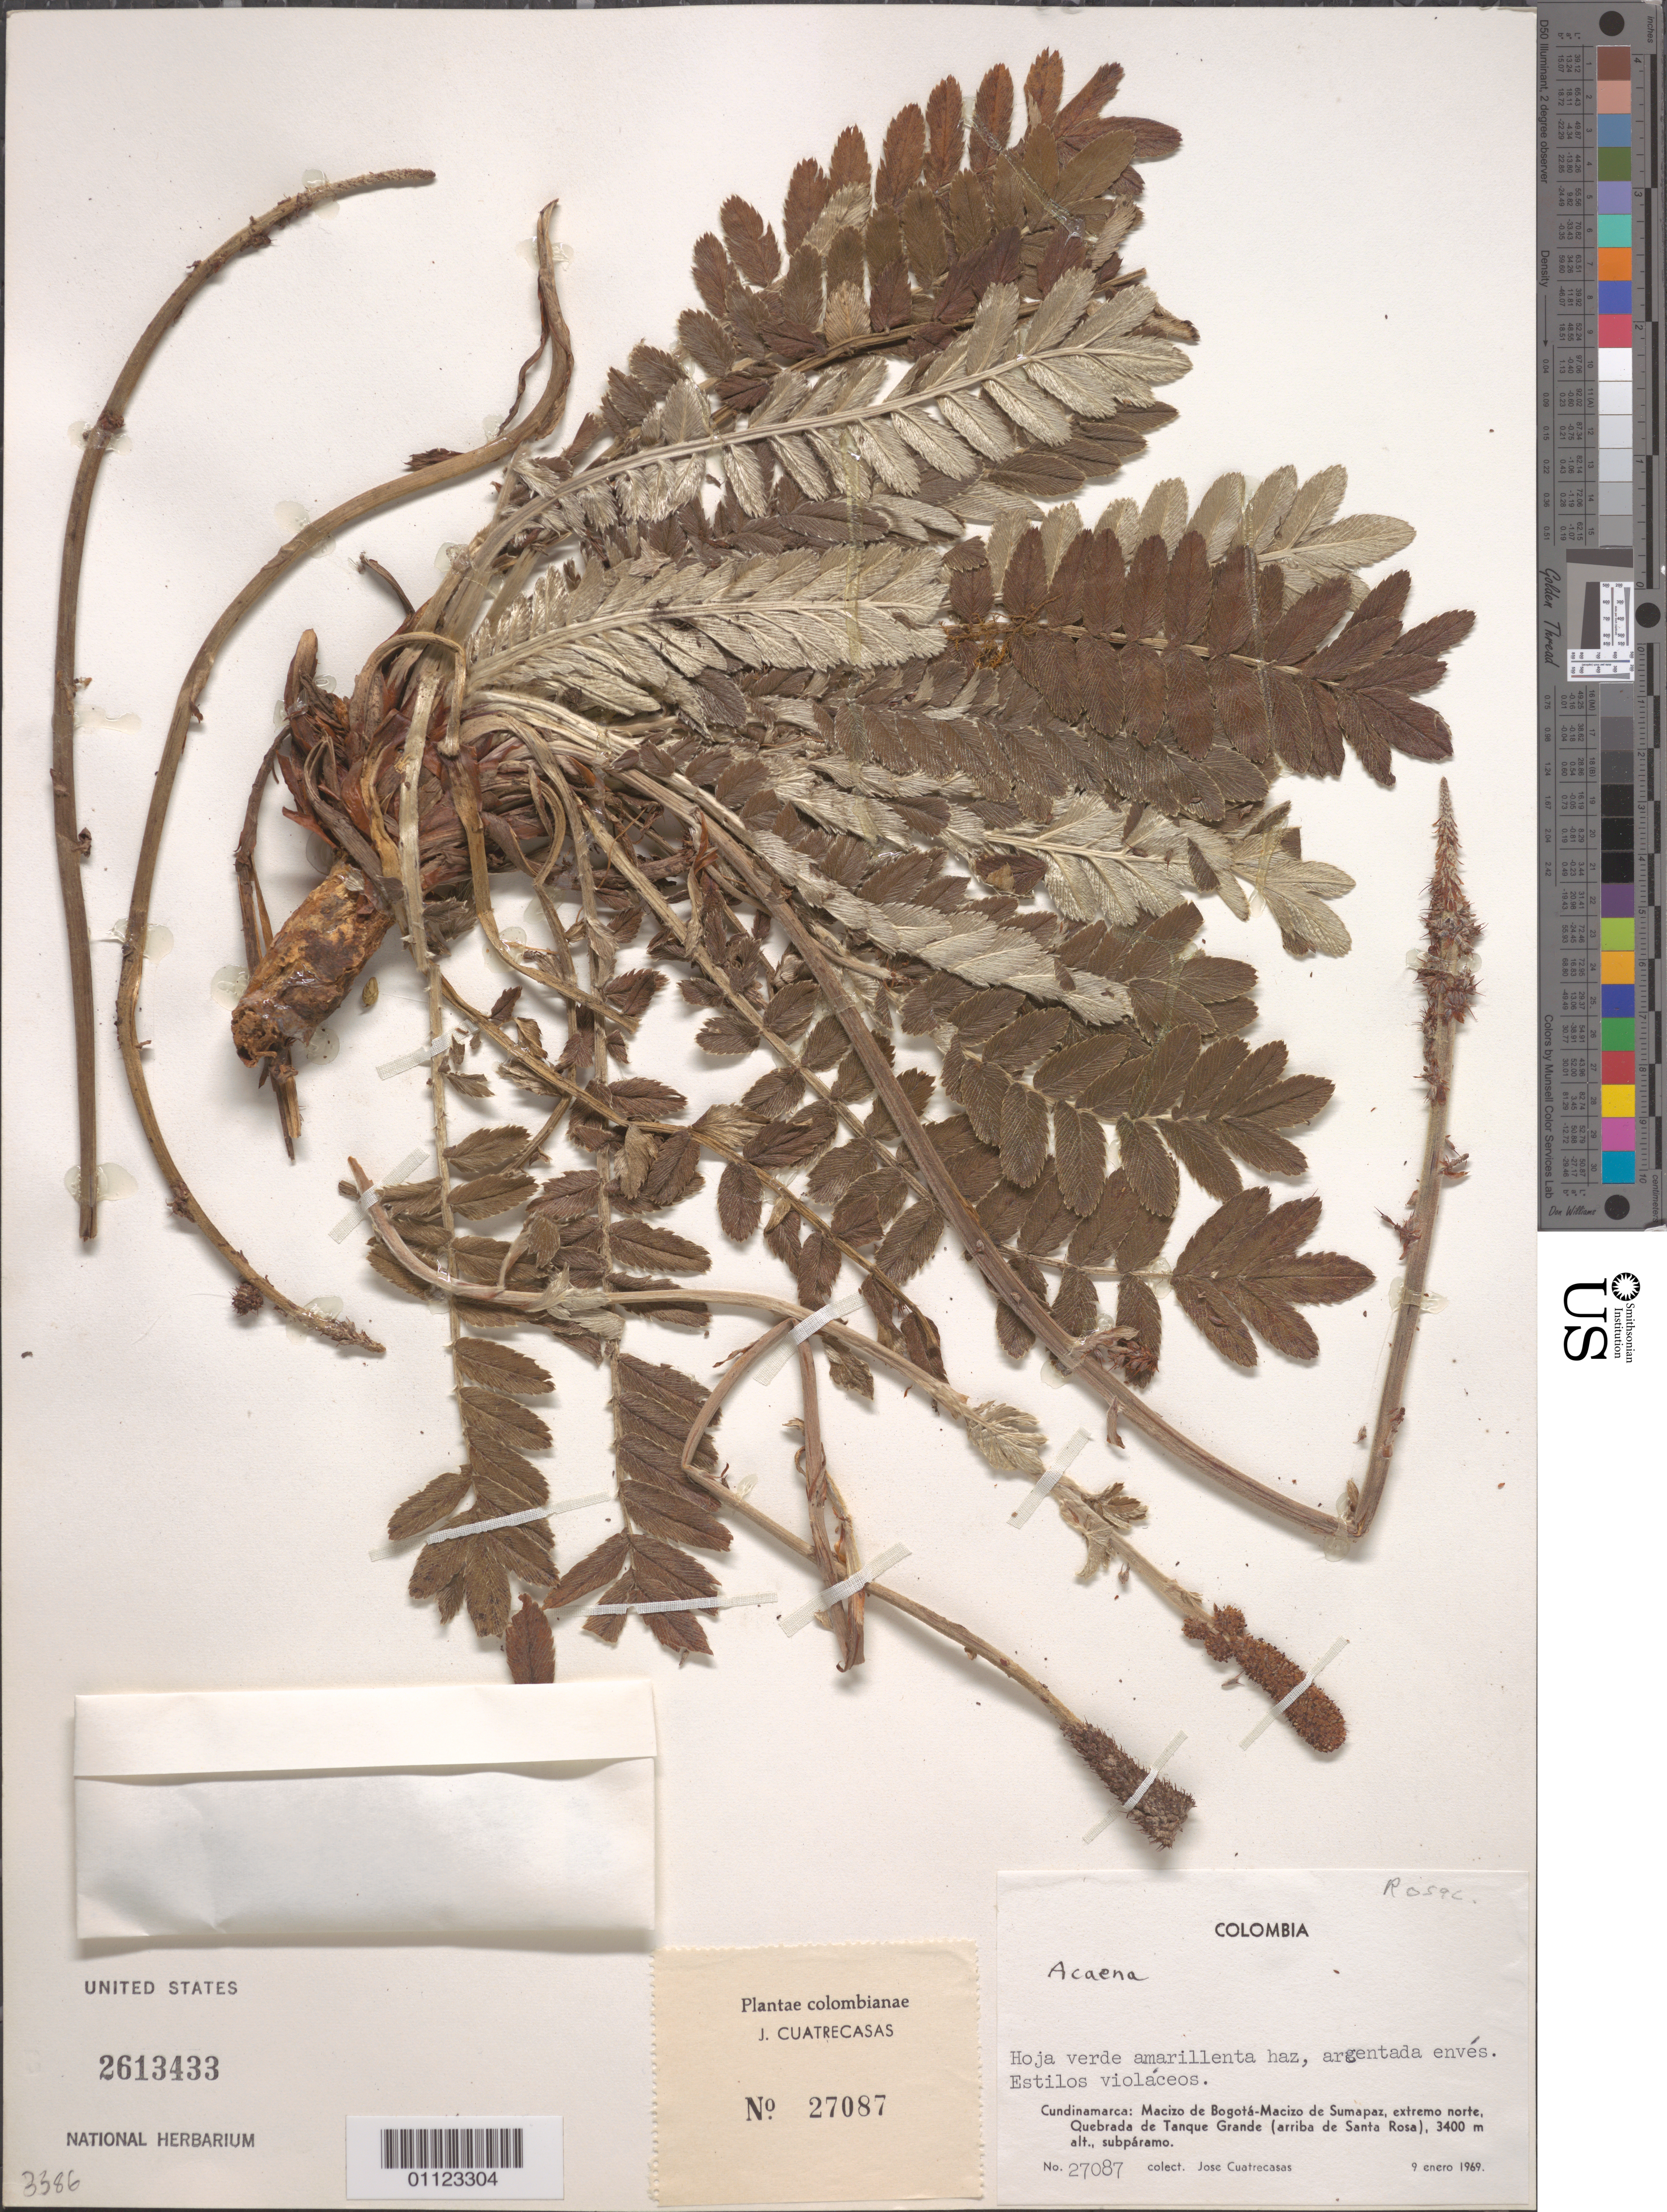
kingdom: Plantae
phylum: Tracheophyta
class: Magnoliopsida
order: Rosales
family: Rosaceae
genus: Acaena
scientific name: Acaena cylindristachya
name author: Ruiz & Pav.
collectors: J. Cuatrecasas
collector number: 27087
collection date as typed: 09 Jan 1969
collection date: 1969-01-09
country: Colombia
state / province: Cundinamarca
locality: Macizo de Bogotá-Macizo de Sumapaz, extremo norte; Quebrada de Tanque Grande (arriba de Santa Rosa).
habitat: Subparamos.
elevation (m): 3400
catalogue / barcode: US 2613433